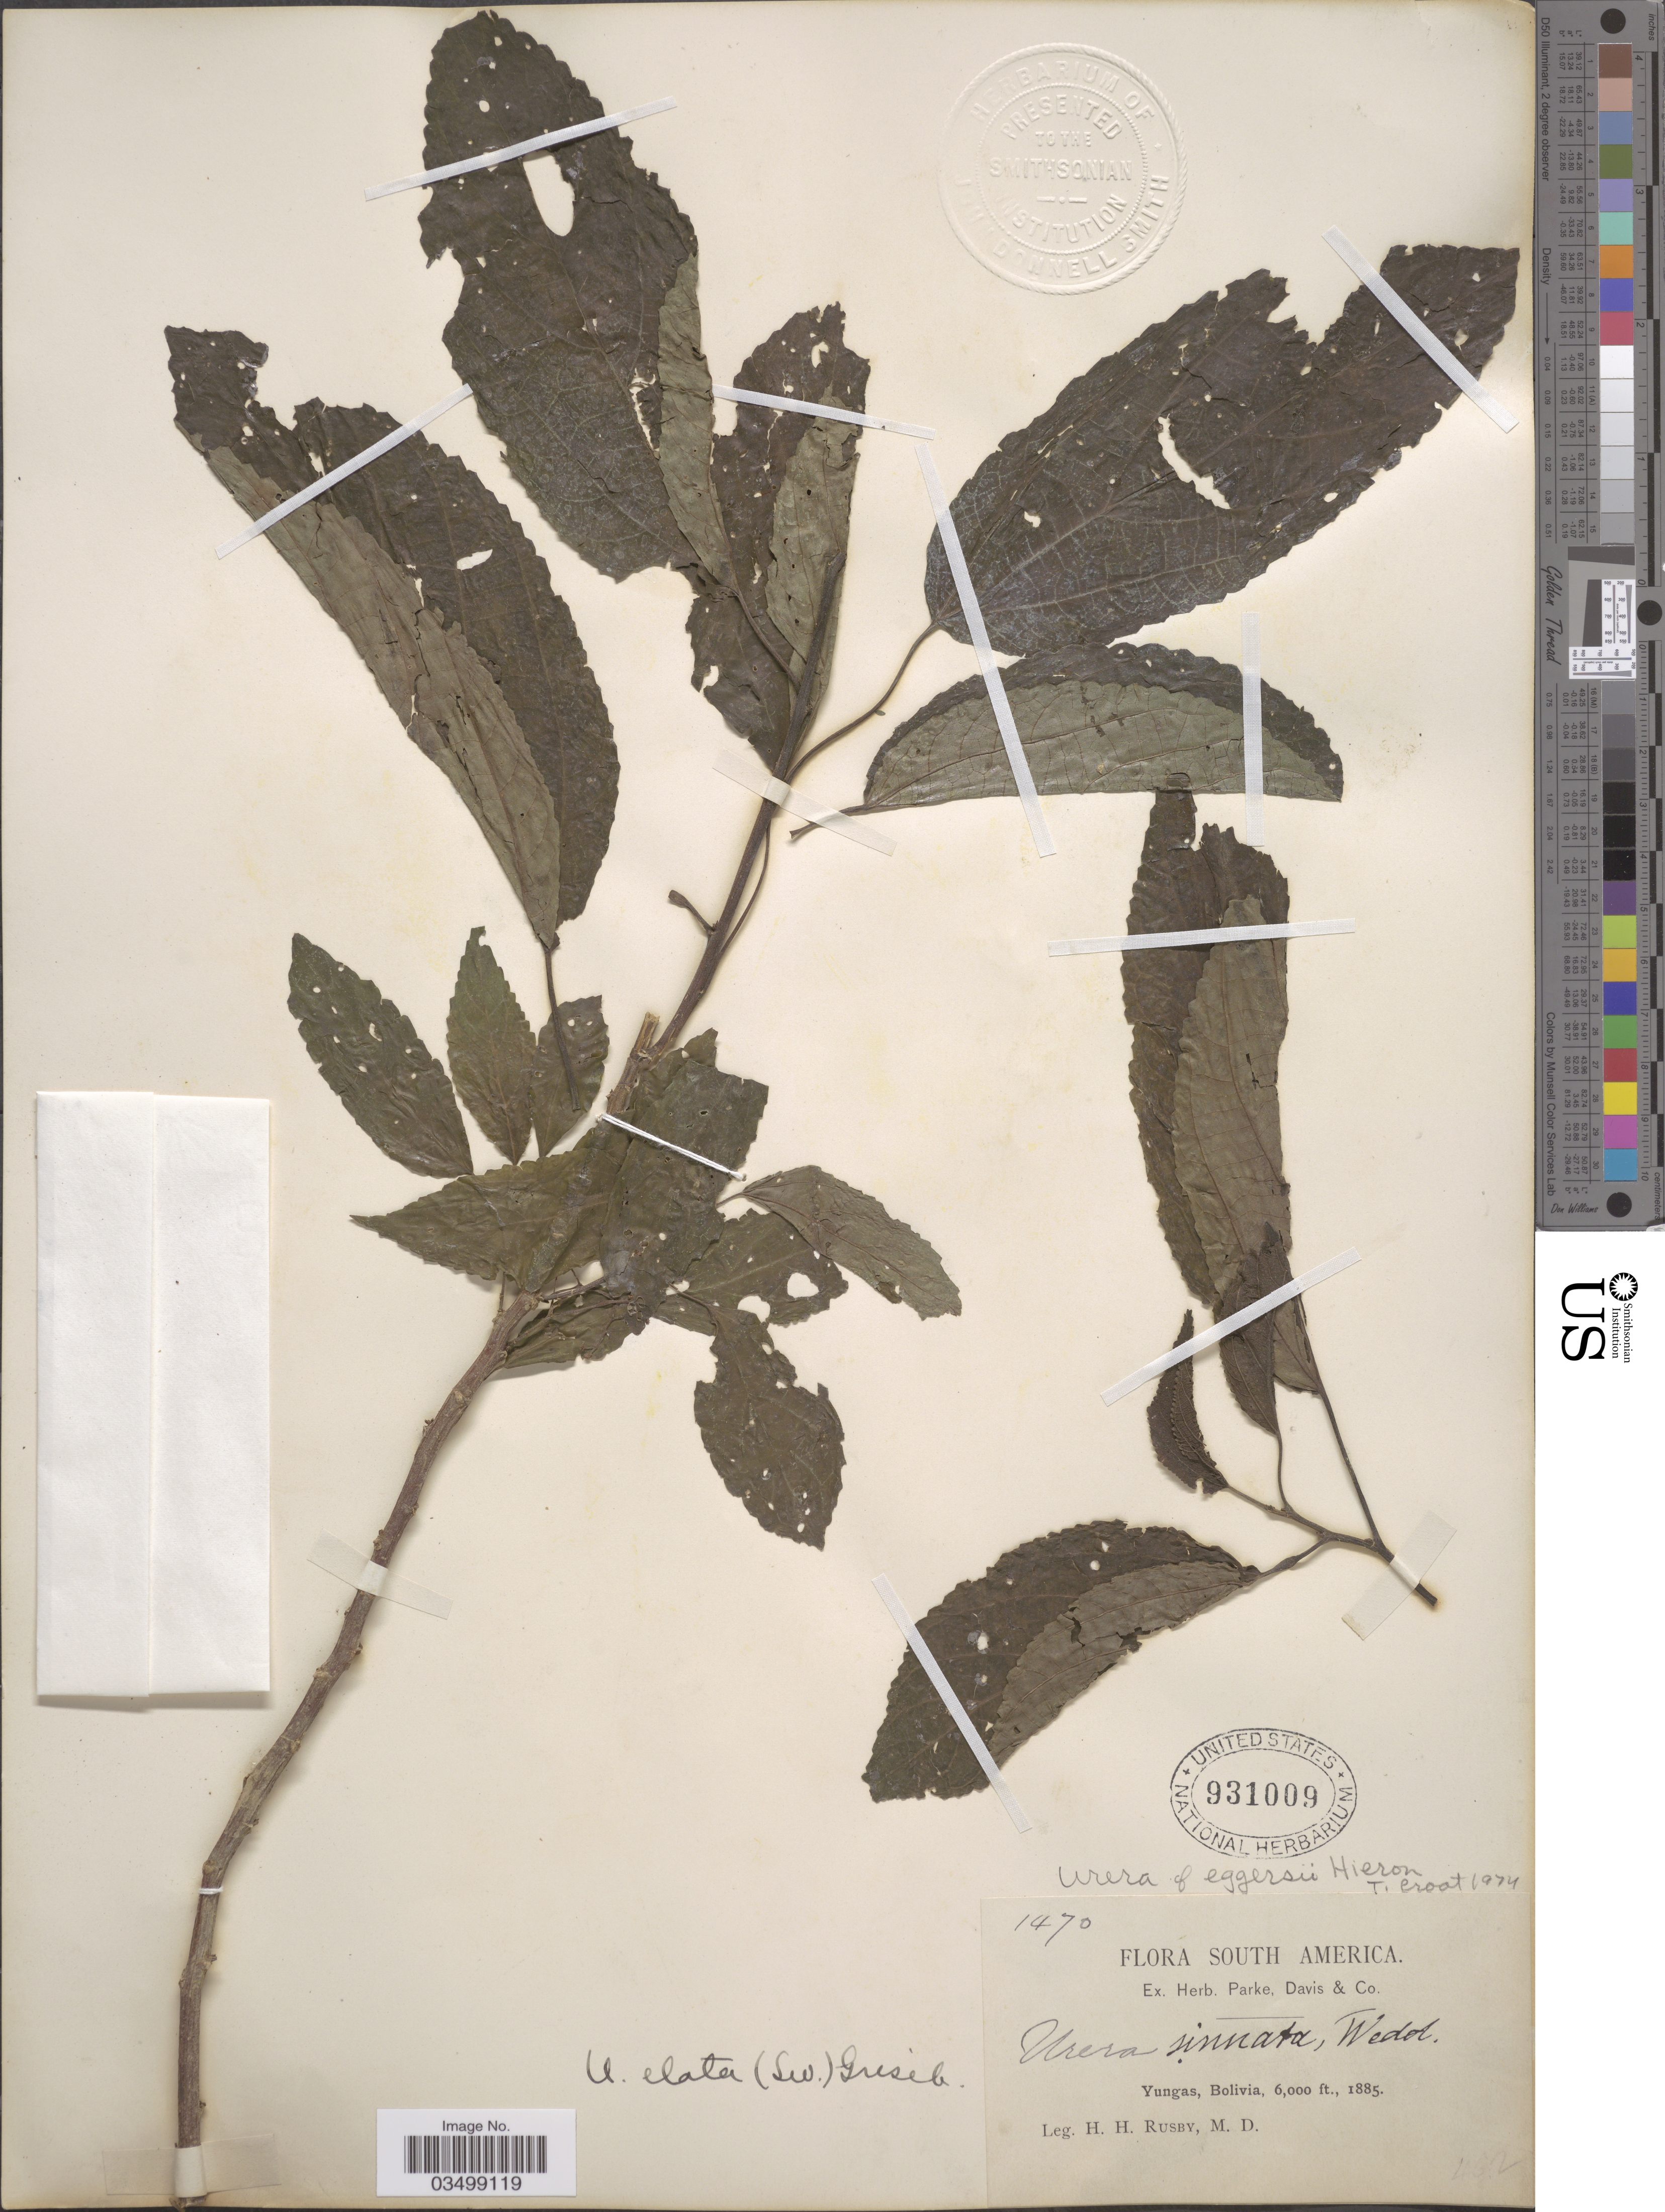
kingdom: Plantae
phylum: Tracheophyta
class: Magnoliopsida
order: Rosales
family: Urticaceae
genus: Urera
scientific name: Urera eggersii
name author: Hieron.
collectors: H. H. Rusby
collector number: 1470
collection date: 1885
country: Bolivia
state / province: La Paz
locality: Yungas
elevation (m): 1829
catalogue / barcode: US 931009